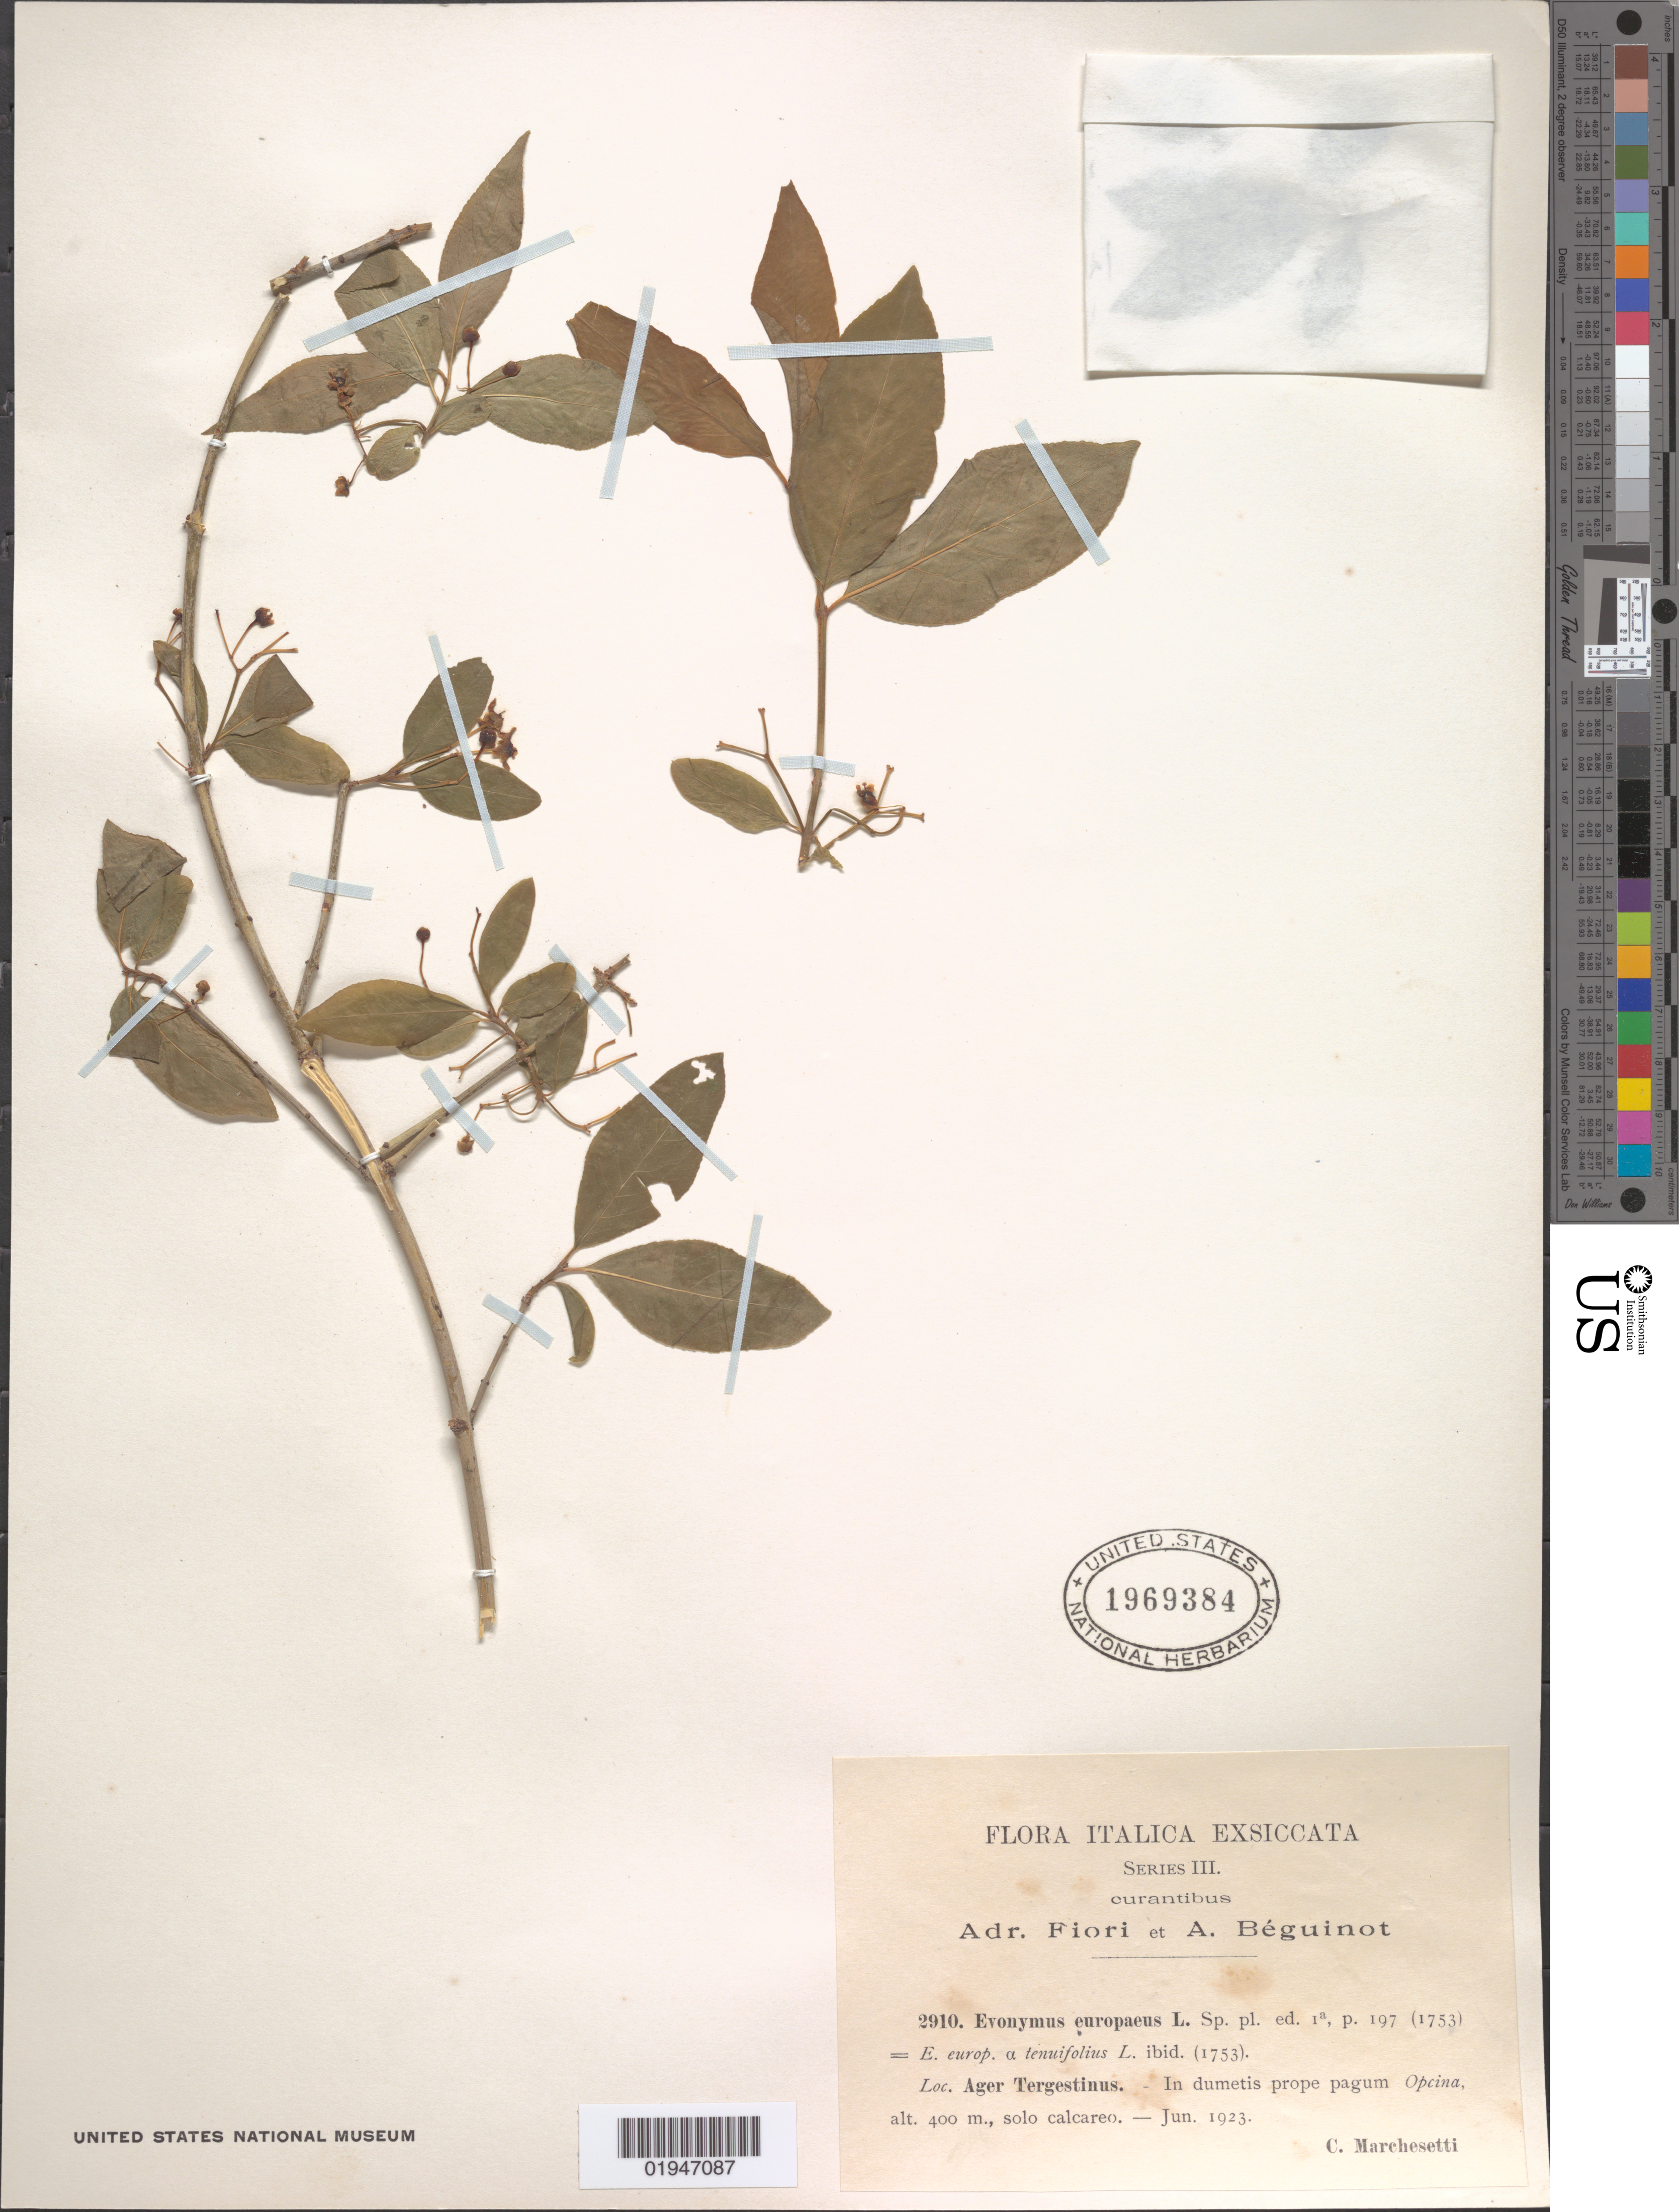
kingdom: Plantae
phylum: Tracheophyta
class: Magnoliopsida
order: Celastrales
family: Celastraceae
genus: Euonymus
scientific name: Euonymus europaeus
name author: L.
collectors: C. Marchesetti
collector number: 2910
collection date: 1923-06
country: Italy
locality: Ager Tergestinus. In dumetis prope pagum Opcina [Translation? The field of Trieste. In the bushes near the village Opcina]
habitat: Solo calcareo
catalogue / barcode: US 1969384